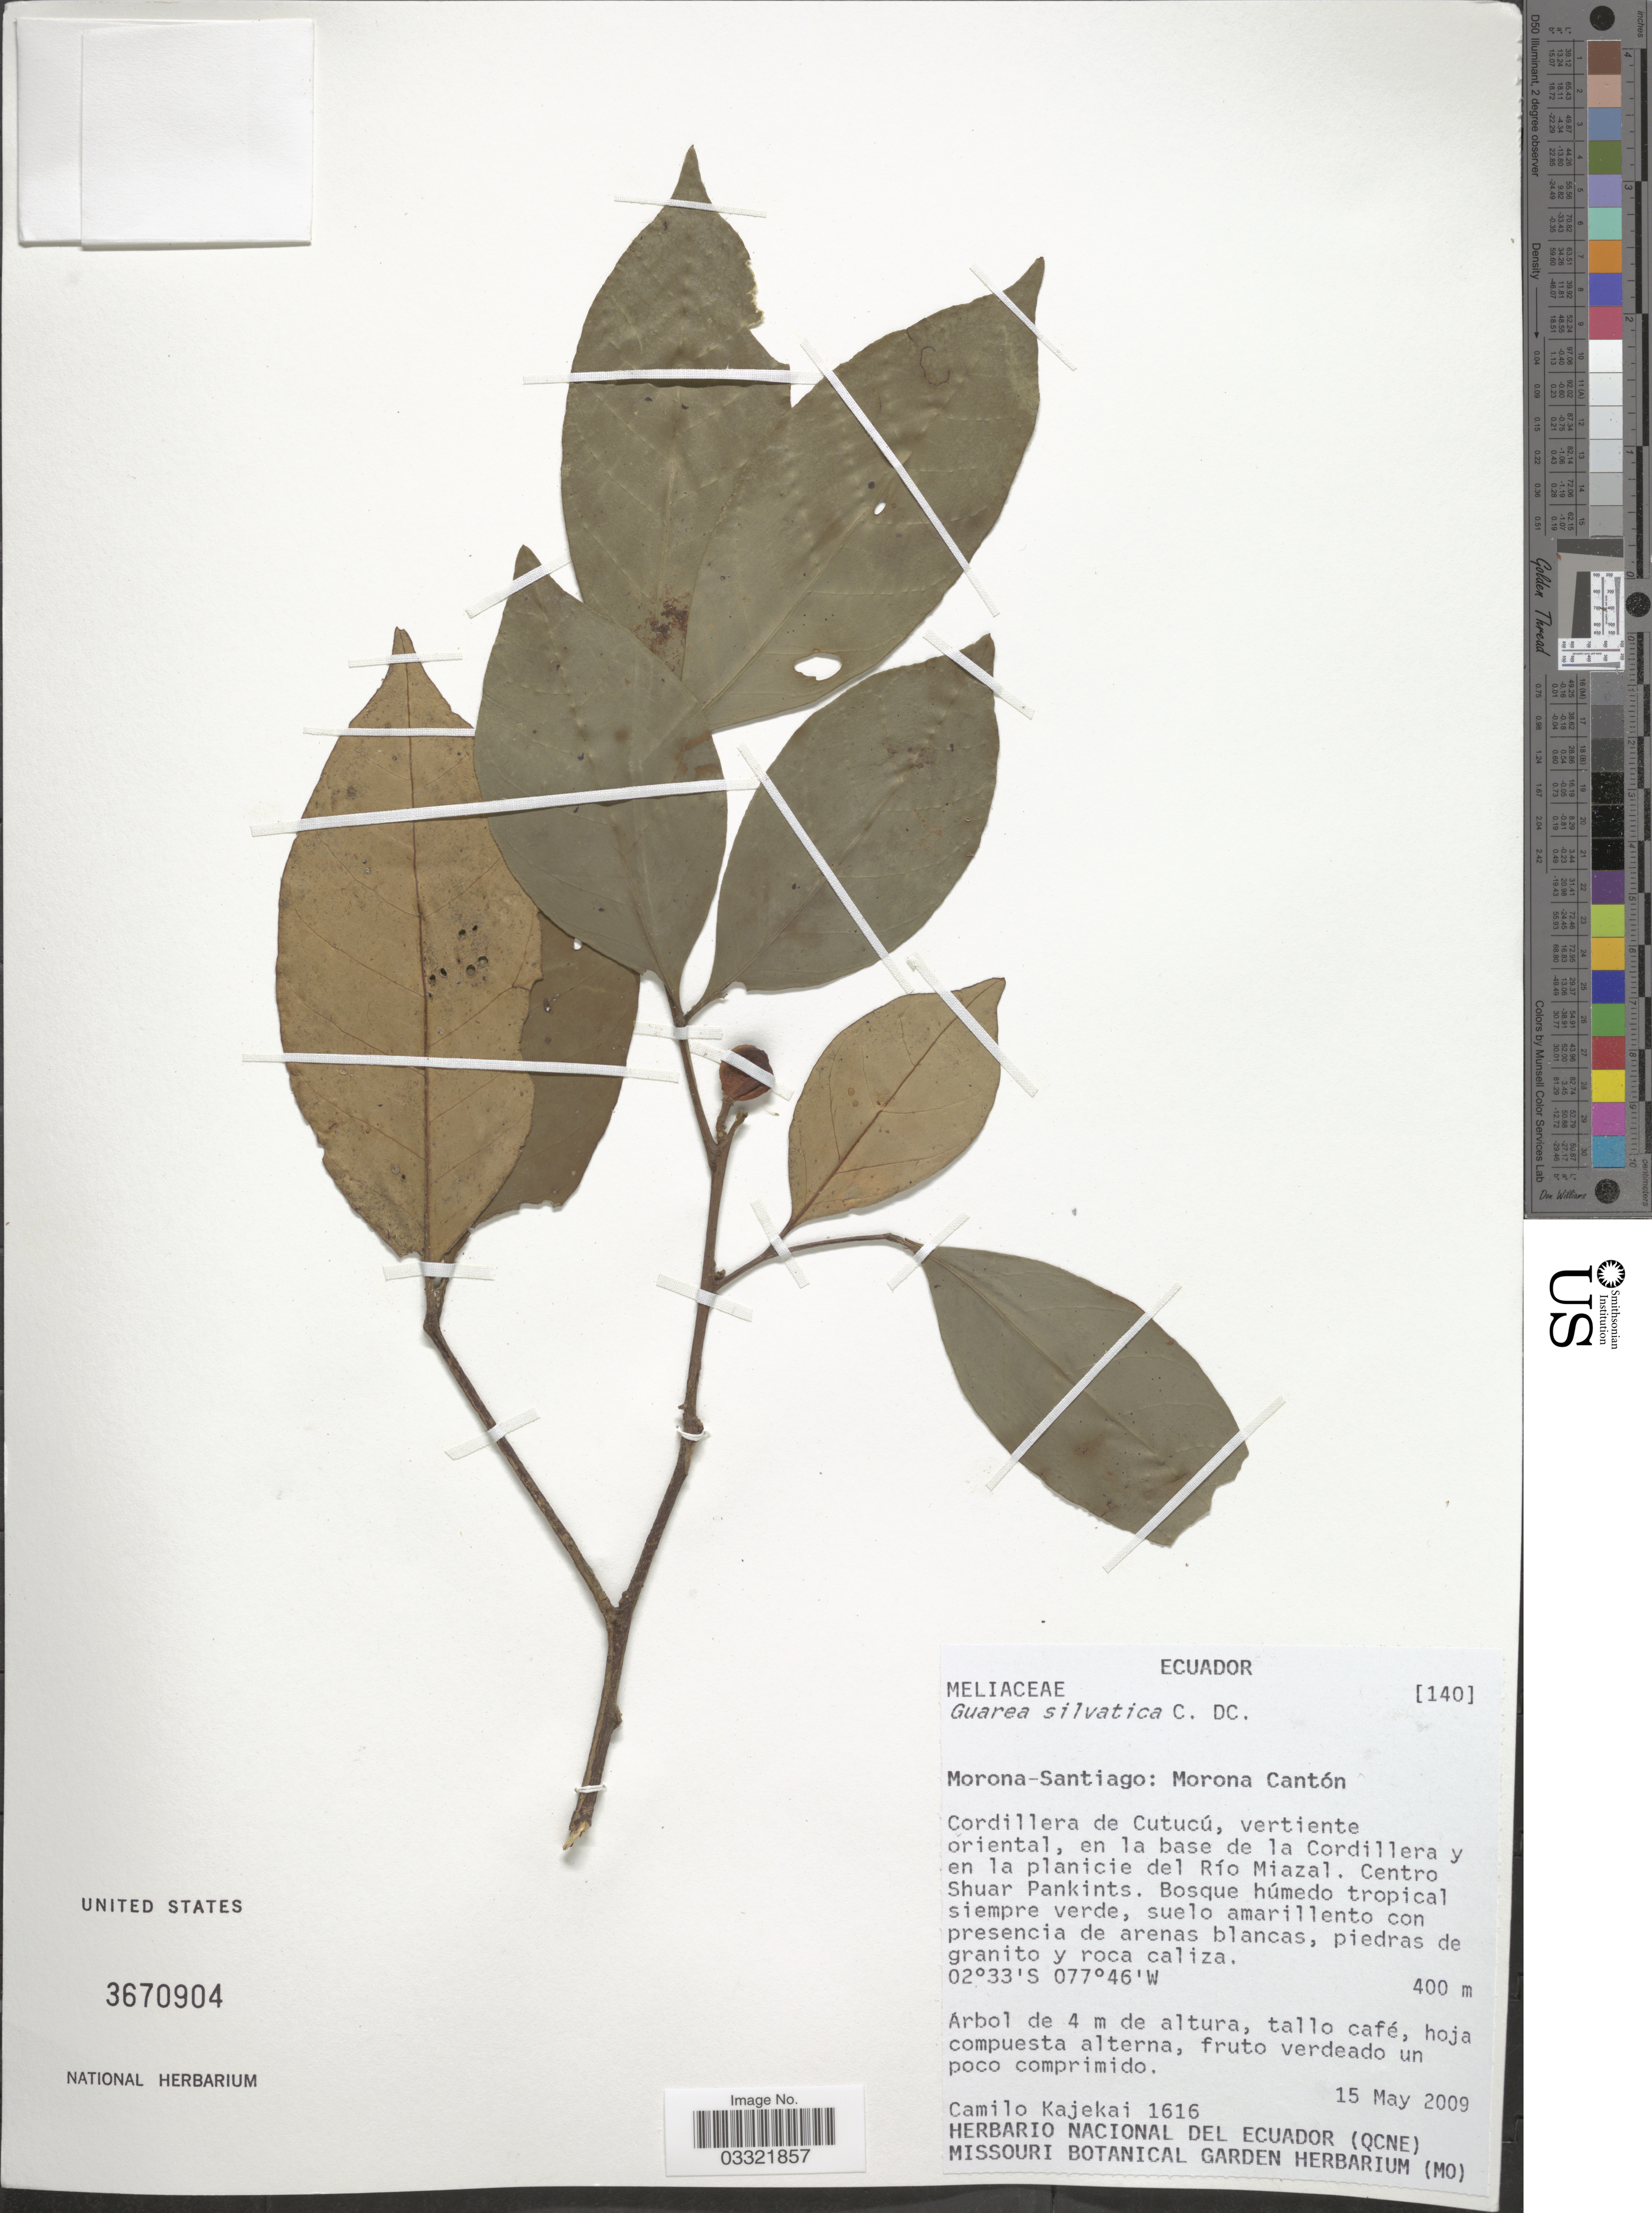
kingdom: Plantae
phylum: Tracheophyta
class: Magnoliopsida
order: Sapindales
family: Meliaceae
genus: Guarea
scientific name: Guarea silvatica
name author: C. DC.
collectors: C. Kajekai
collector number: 1616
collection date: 2009-05-15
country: Ecuador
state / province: Morona-Santiago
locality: Morona Cantón. Cordillera de Cutucú, vertiente oriental, en la base de la Cordillera y en la planicie del Río Miazal. Centro Shuar Pankints.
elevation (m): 400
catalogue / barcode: US 3670904